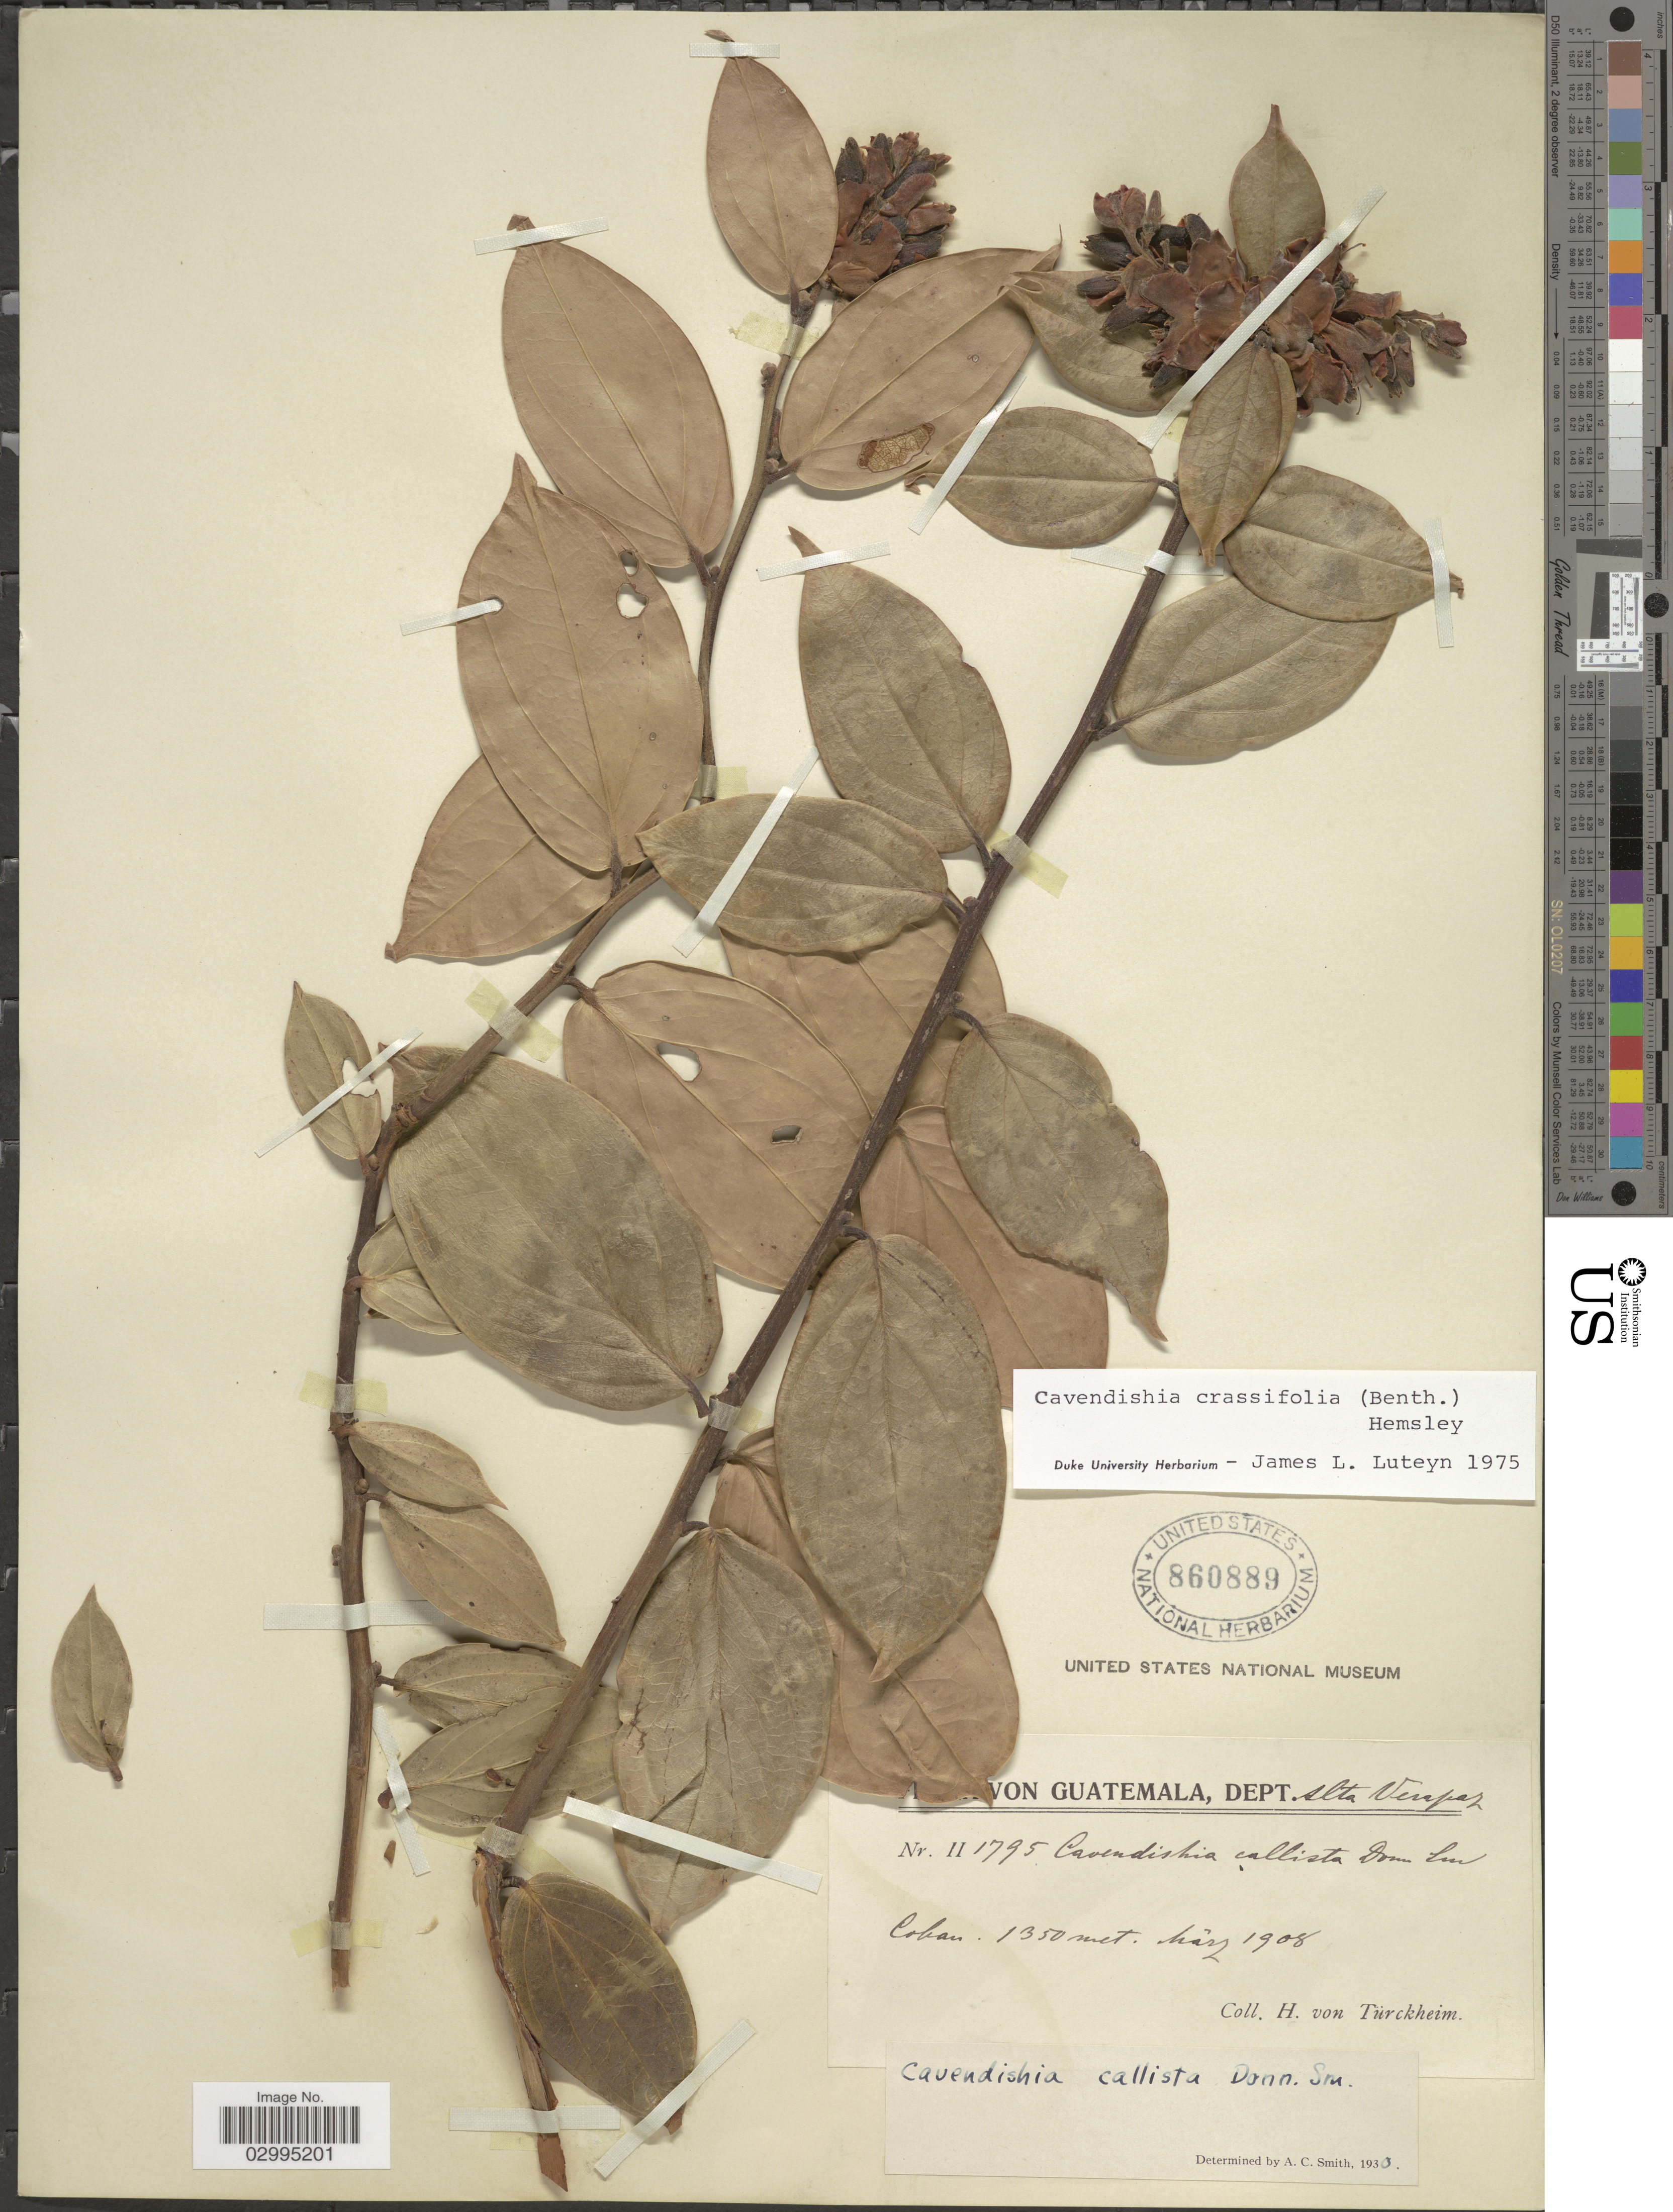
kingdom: Plantae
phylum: Tracheophyta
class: Magnoliopsida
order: Ericales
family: Ericaceae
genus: Cavendishia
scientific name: Cavendishia crassifolia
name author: (Benth.) Hemsl.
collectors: H. von Türckheim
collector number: II1795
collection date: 1908-03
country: Guatemala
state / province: Alta Verapaz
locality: Dept. Alta Verapaz. Coban.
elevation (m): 1350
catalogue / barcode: US 860889